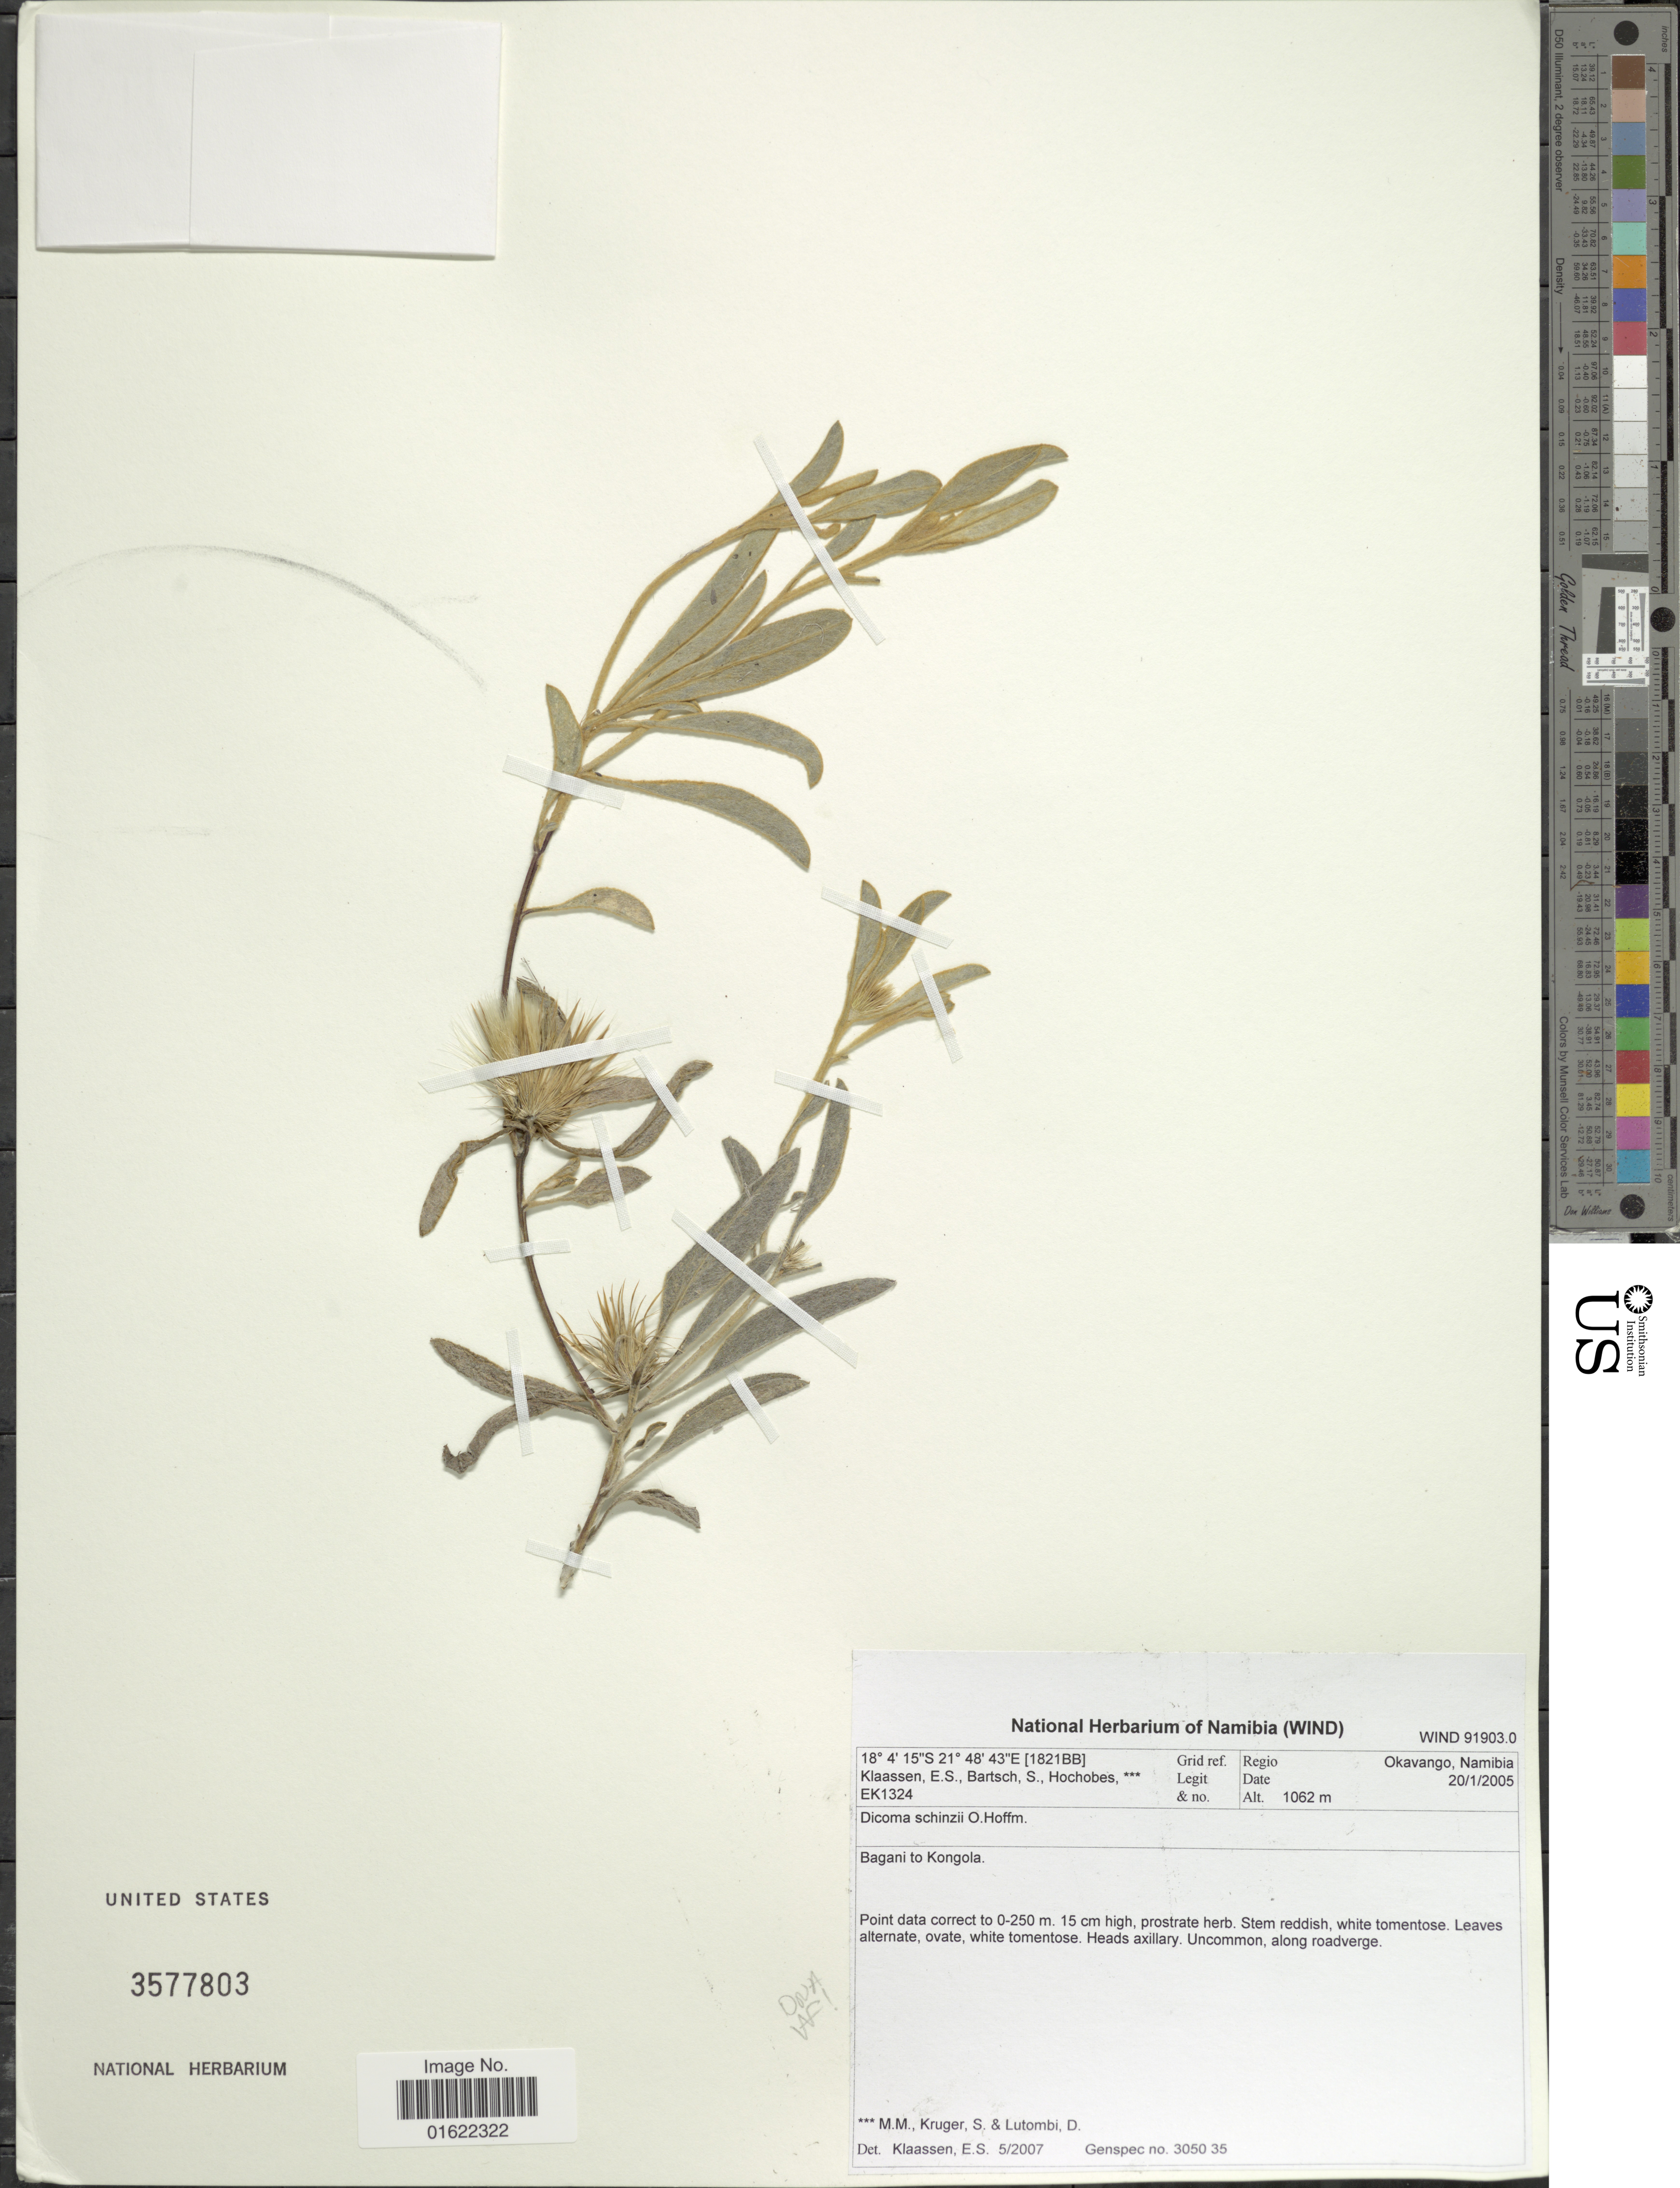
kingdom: Plantae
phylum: Tracheophyta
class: Magnoliopsida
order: Asterales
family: Asteraceae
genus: Dicoma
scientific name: Dicoma schinzii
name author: O. Hoffm.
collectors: E. S. Klaassen, S. Bartsch & M. Hochobes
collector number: EK1324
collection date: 2005-01-20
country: Namibia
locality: Okavango, Bagani to Kongola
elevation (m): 1062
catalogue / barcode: US 3577803